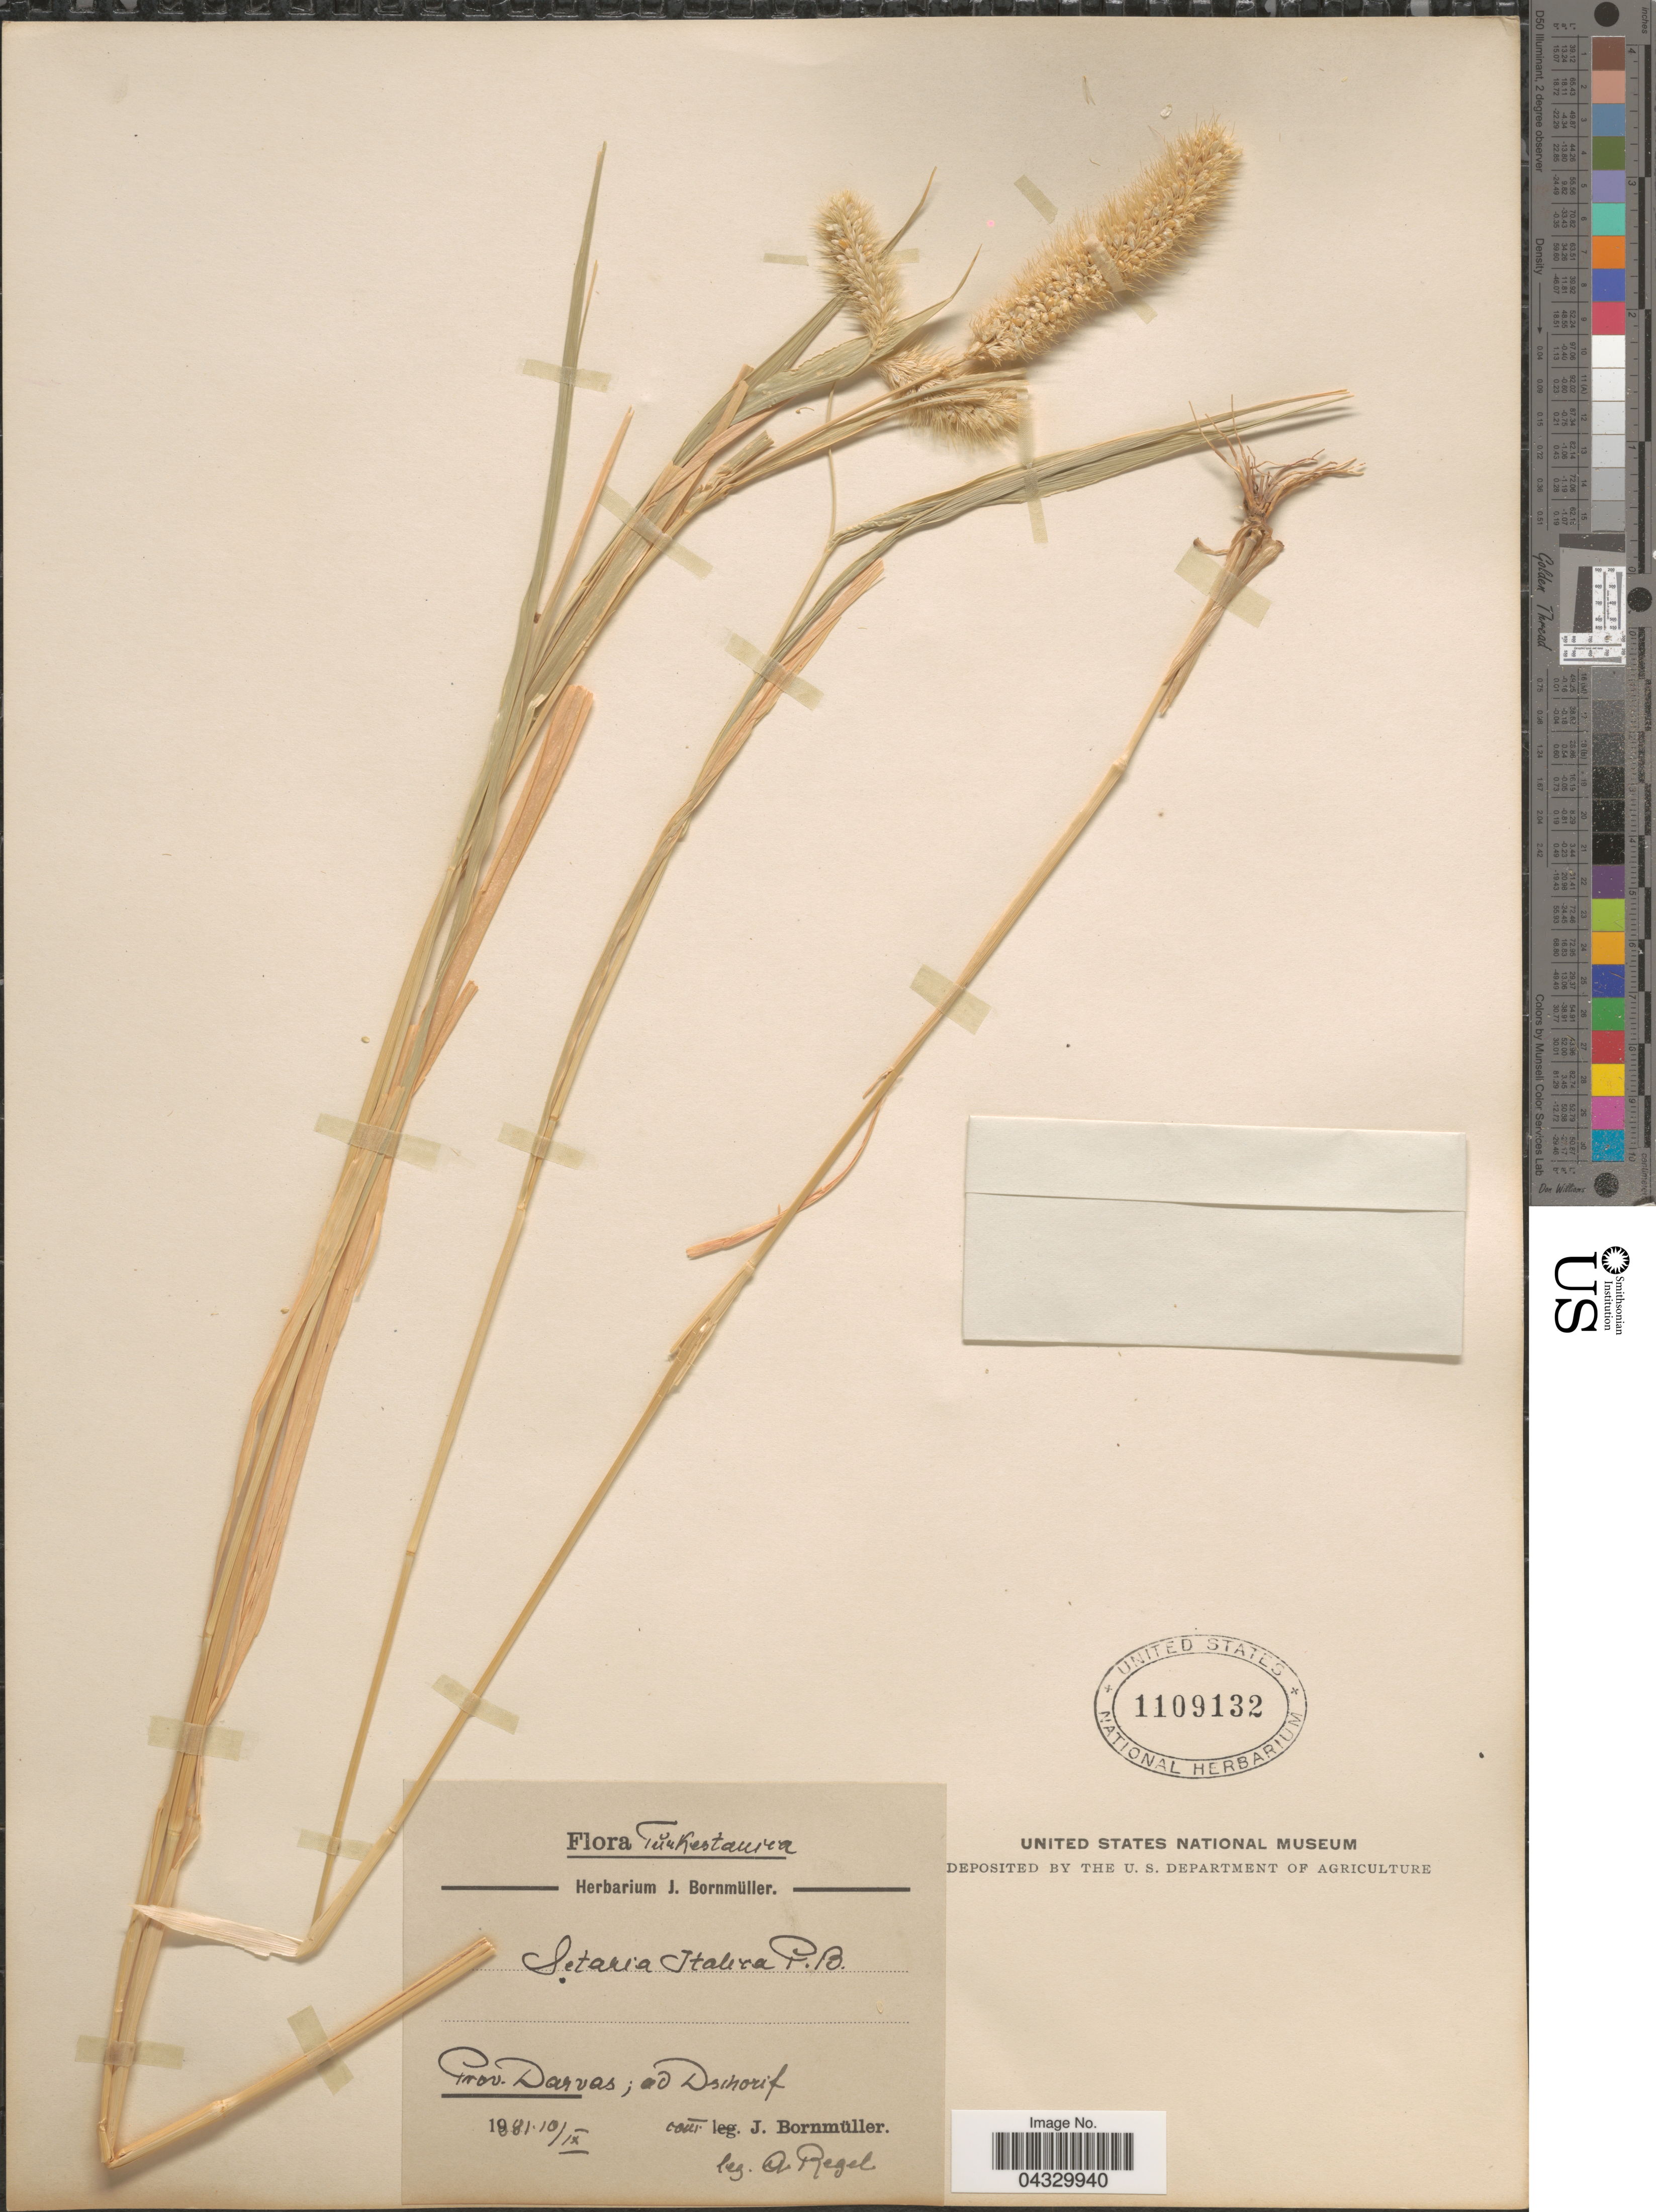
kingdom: Plantae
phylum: Tracheophyta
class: Liliopsida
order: Poales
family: Poaceae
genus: Setaria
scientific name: Setaria italica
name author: (L.) P. Beauv.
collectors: A. Regel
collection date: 1881-09-10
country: Uzbekistan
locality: Tŭrkestanica. Prov. Darvas; ad Dschorif [interpreted].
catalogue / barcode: US 1109132